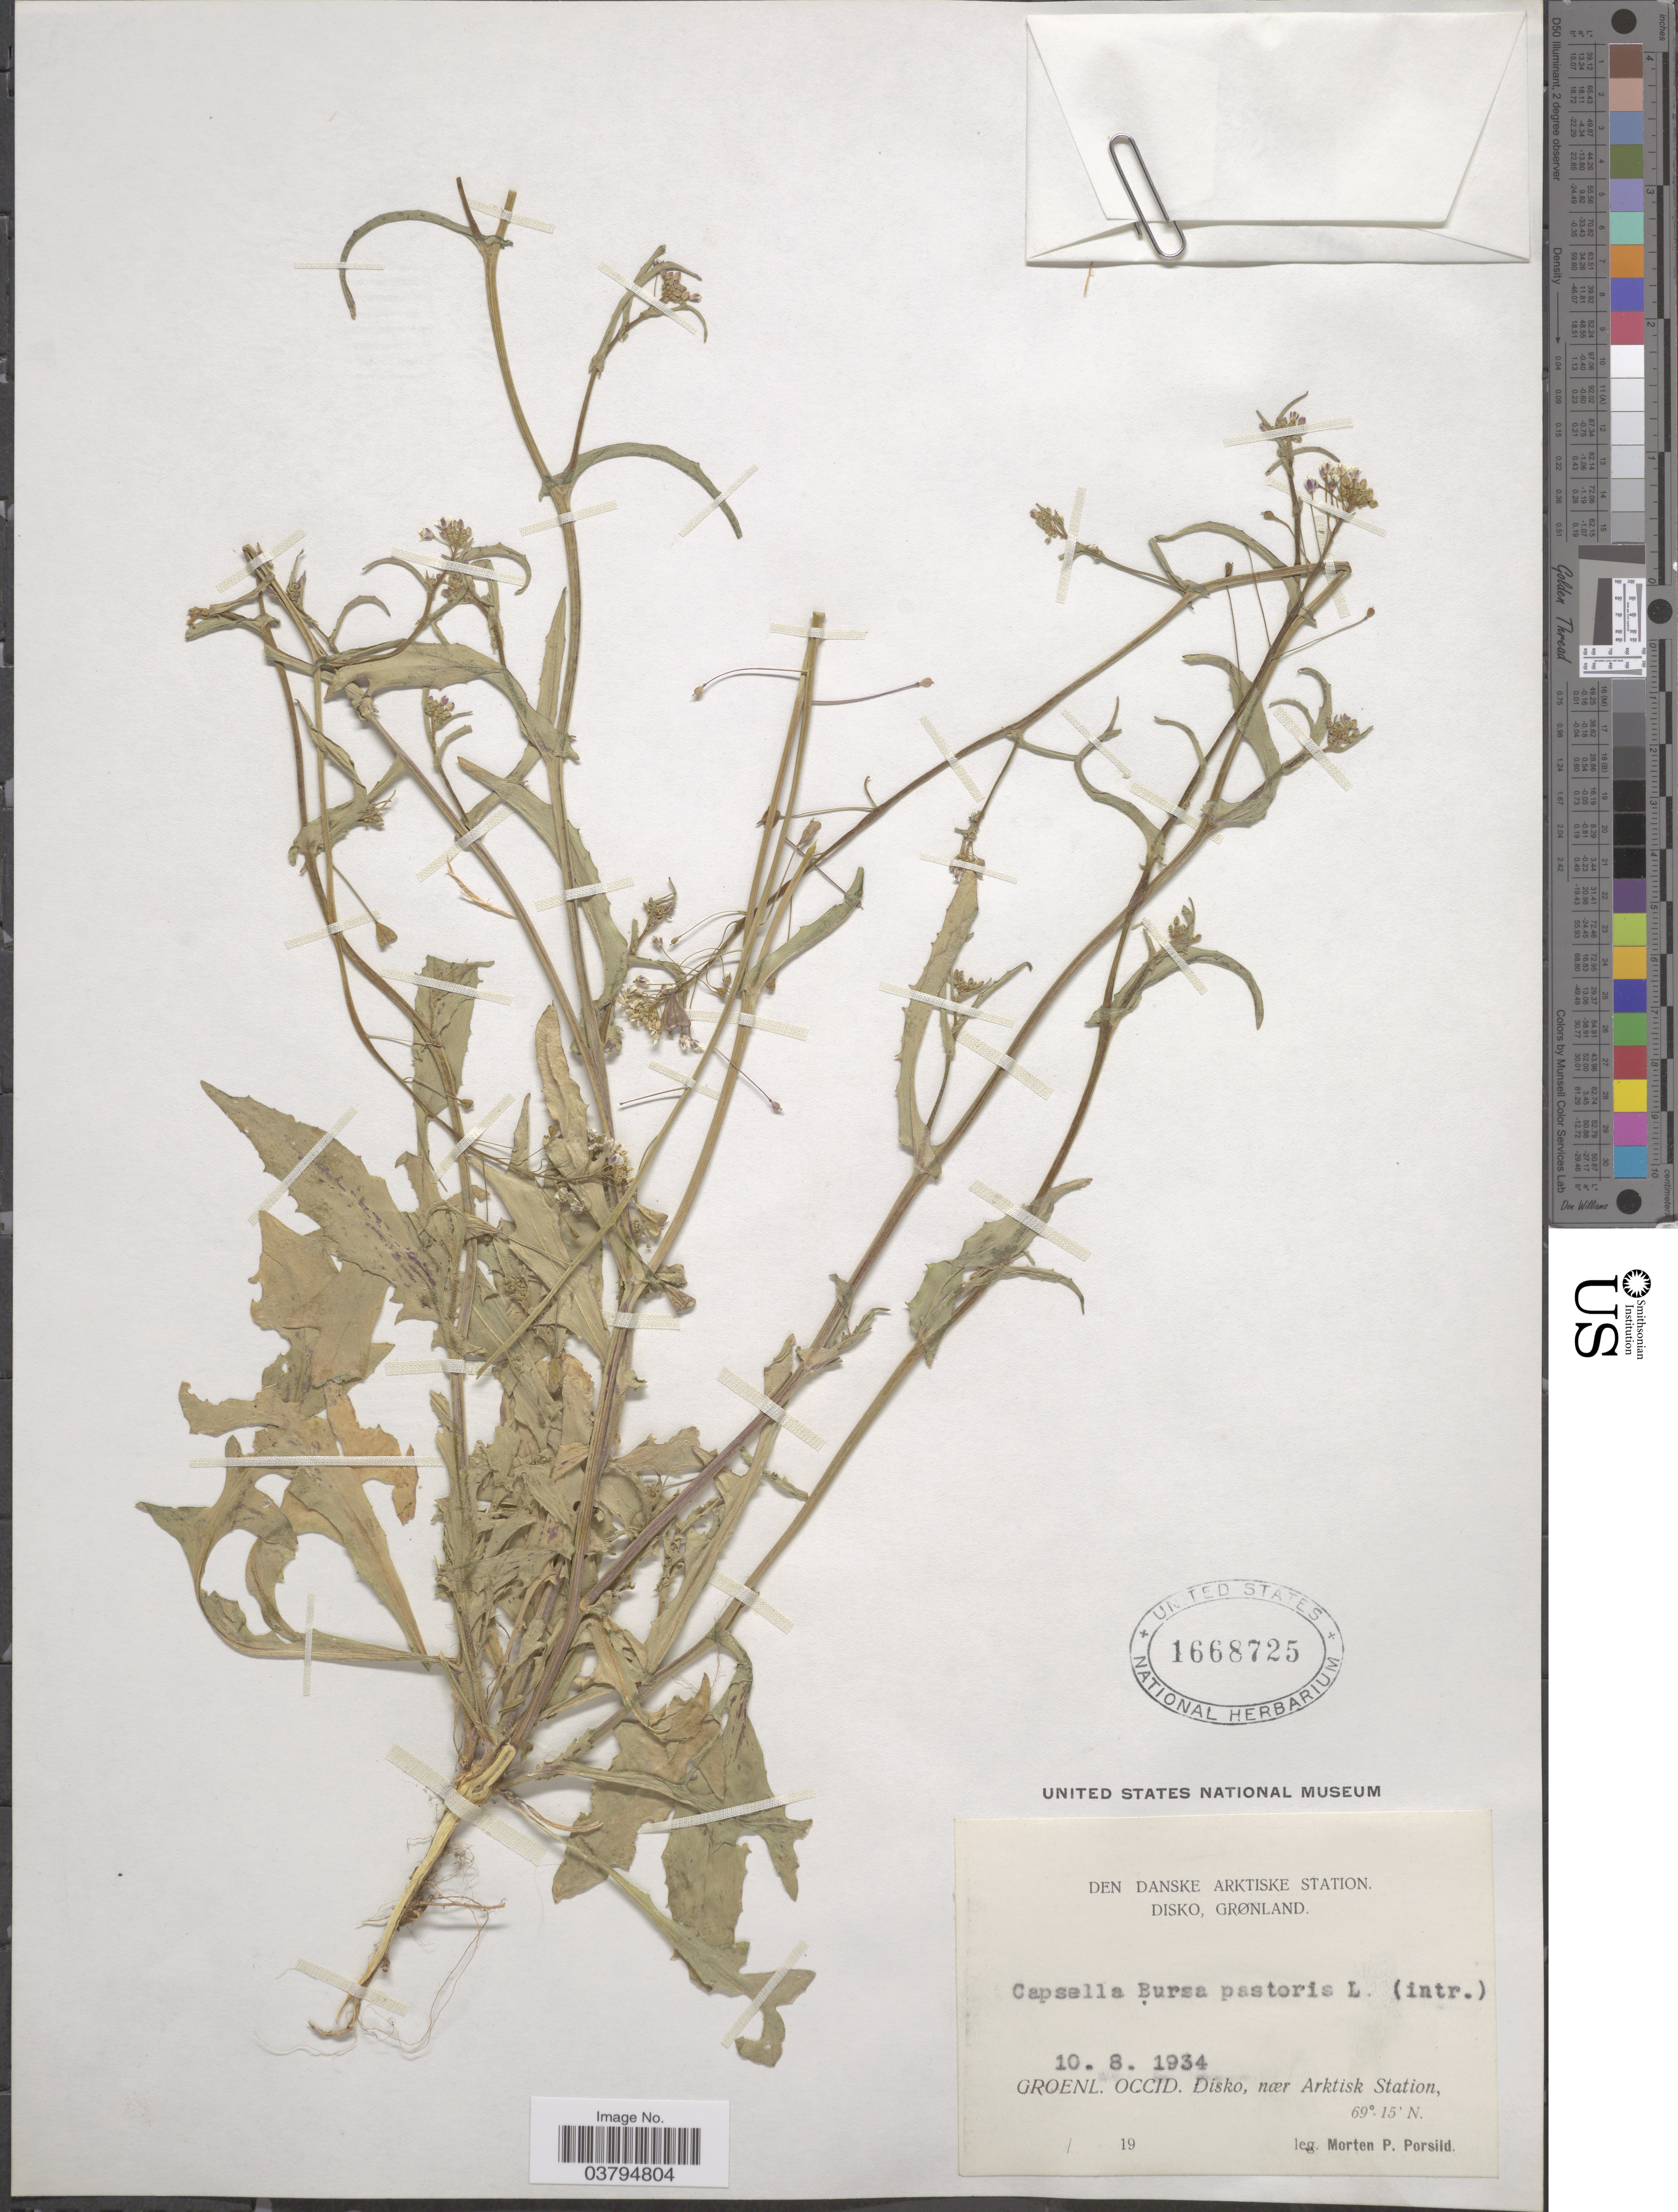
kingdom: Plantae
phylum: Tracheophyta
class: Magnoliopsida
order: Brassicales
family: Brassicaceae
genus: Capsella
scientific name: Capsella bursa-pastoris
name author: (L.) Medik.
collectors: M. P. Porsild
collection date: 1934-08-10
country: Greenland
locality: Den Danske Arktiske Station. Disko. Groenl. Occid. Disko, nær Arktisk Station.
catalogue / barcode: US 1668725